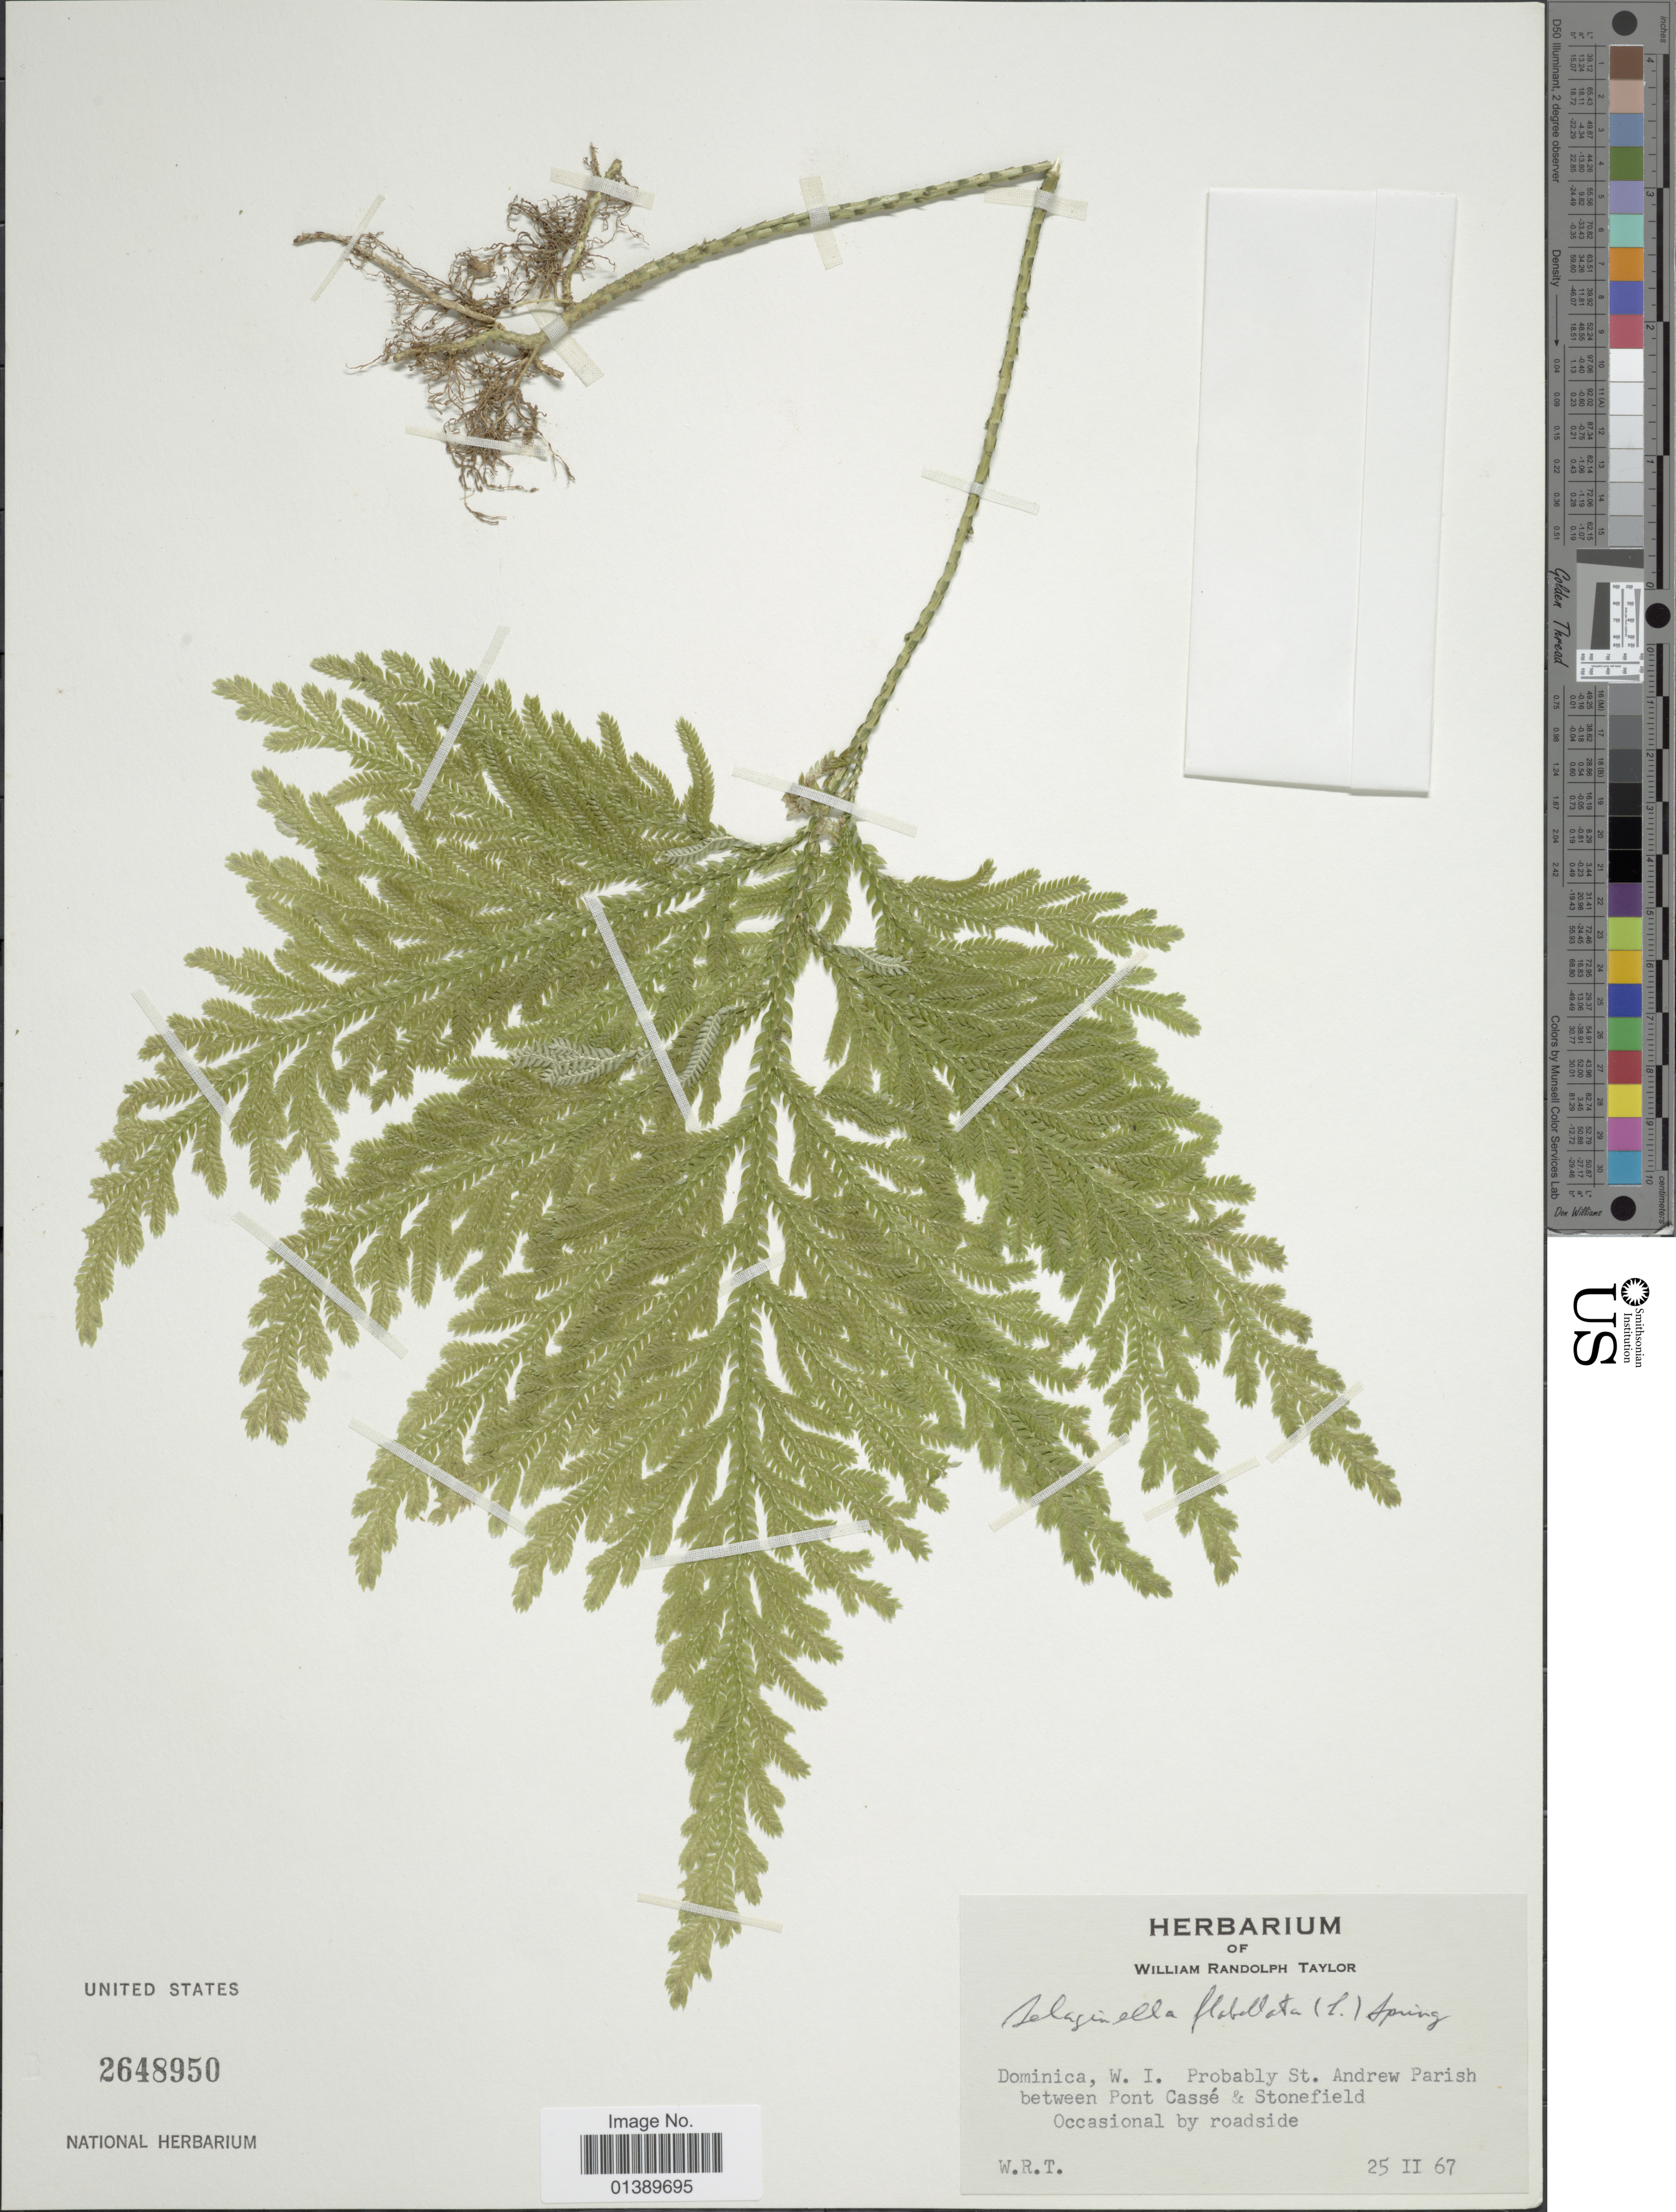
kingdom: Plantae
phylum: Tracheophyta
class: Lycopodiopsida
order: Selaginellales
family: Selaginellaceae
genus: Selaginella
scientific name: Selaginella flabellata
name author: L.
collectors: W. R. Taylor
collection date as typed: Transcribed d/m/y: 25/2/67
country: Dominica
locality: W.I.Probably St Andrew Paris between Pont Cassé & Stonefield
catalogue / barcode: US 2648950